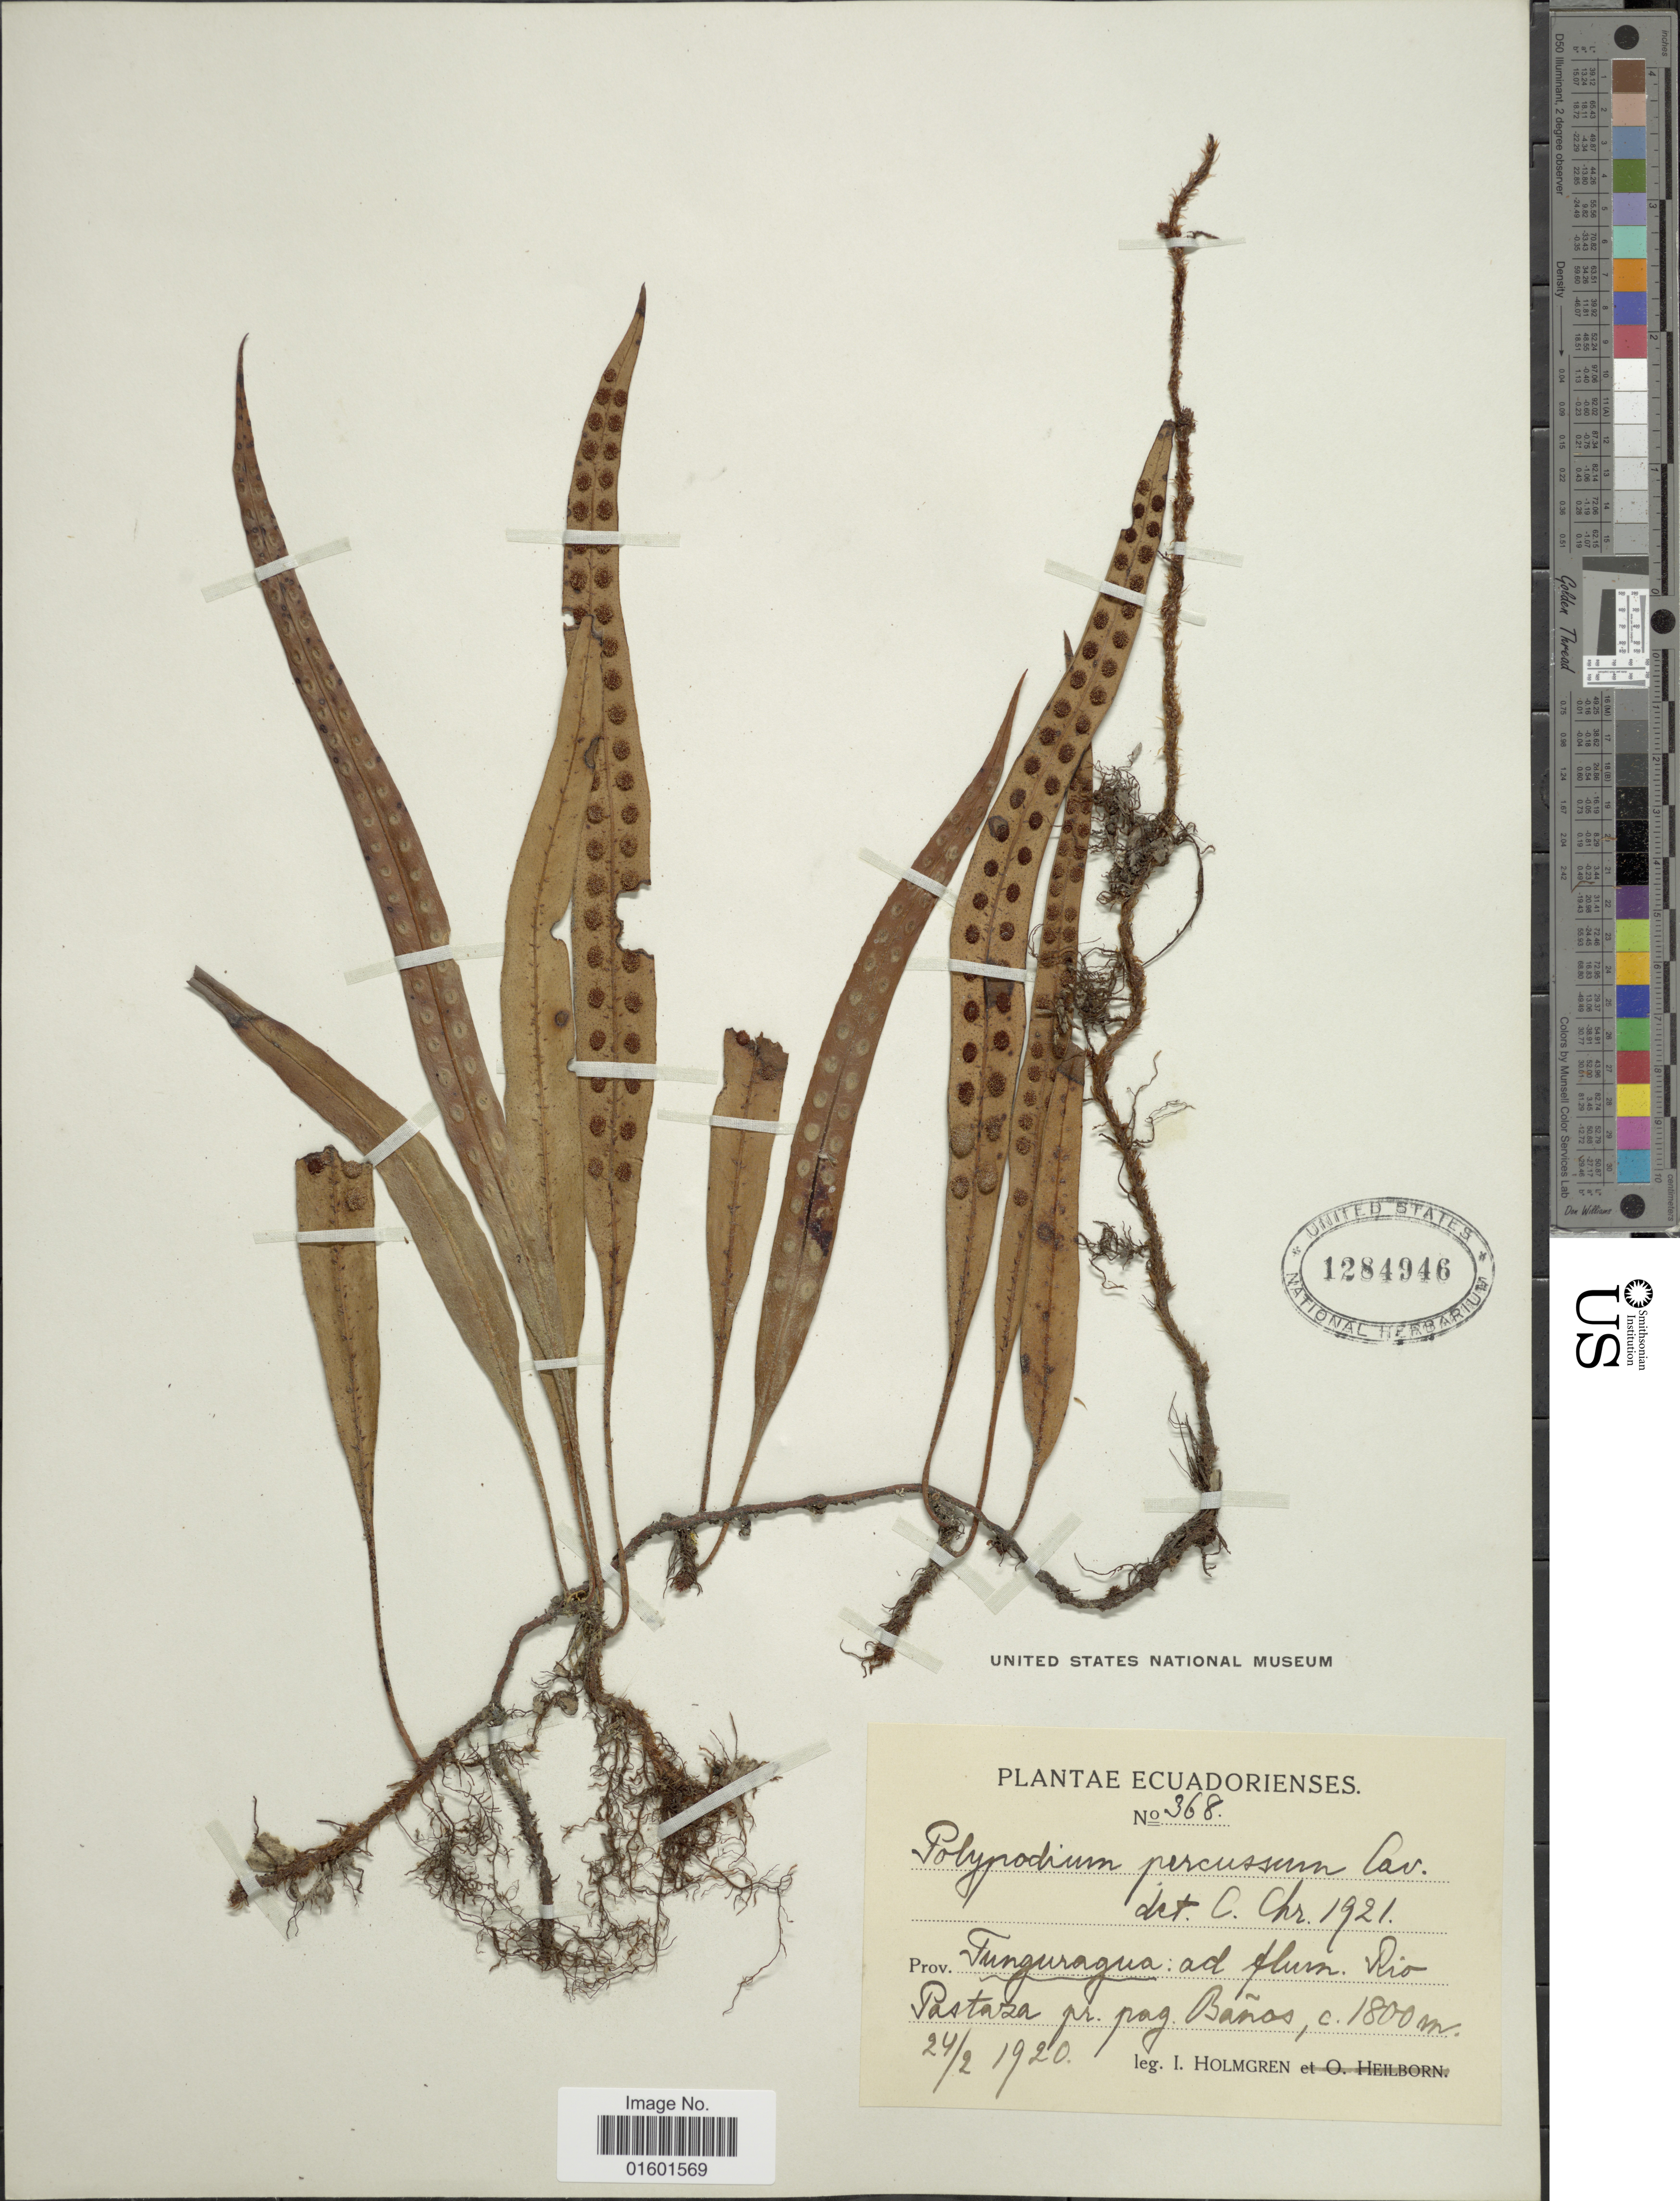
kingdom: Plantae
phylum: Tracheophyta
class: Polypodiopsida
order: Polypodiales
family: Polypodiaceae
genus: Microgramma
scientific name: Microgramma percussa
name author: (Cav.) de la Sota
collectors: I. Holmgren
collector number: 368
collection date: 1920-02-24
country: Ecuador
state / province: Tungurahua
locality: Ad. flum Rio Pastaza pr. pag Banos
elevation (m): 1800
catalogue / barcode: US 1284946